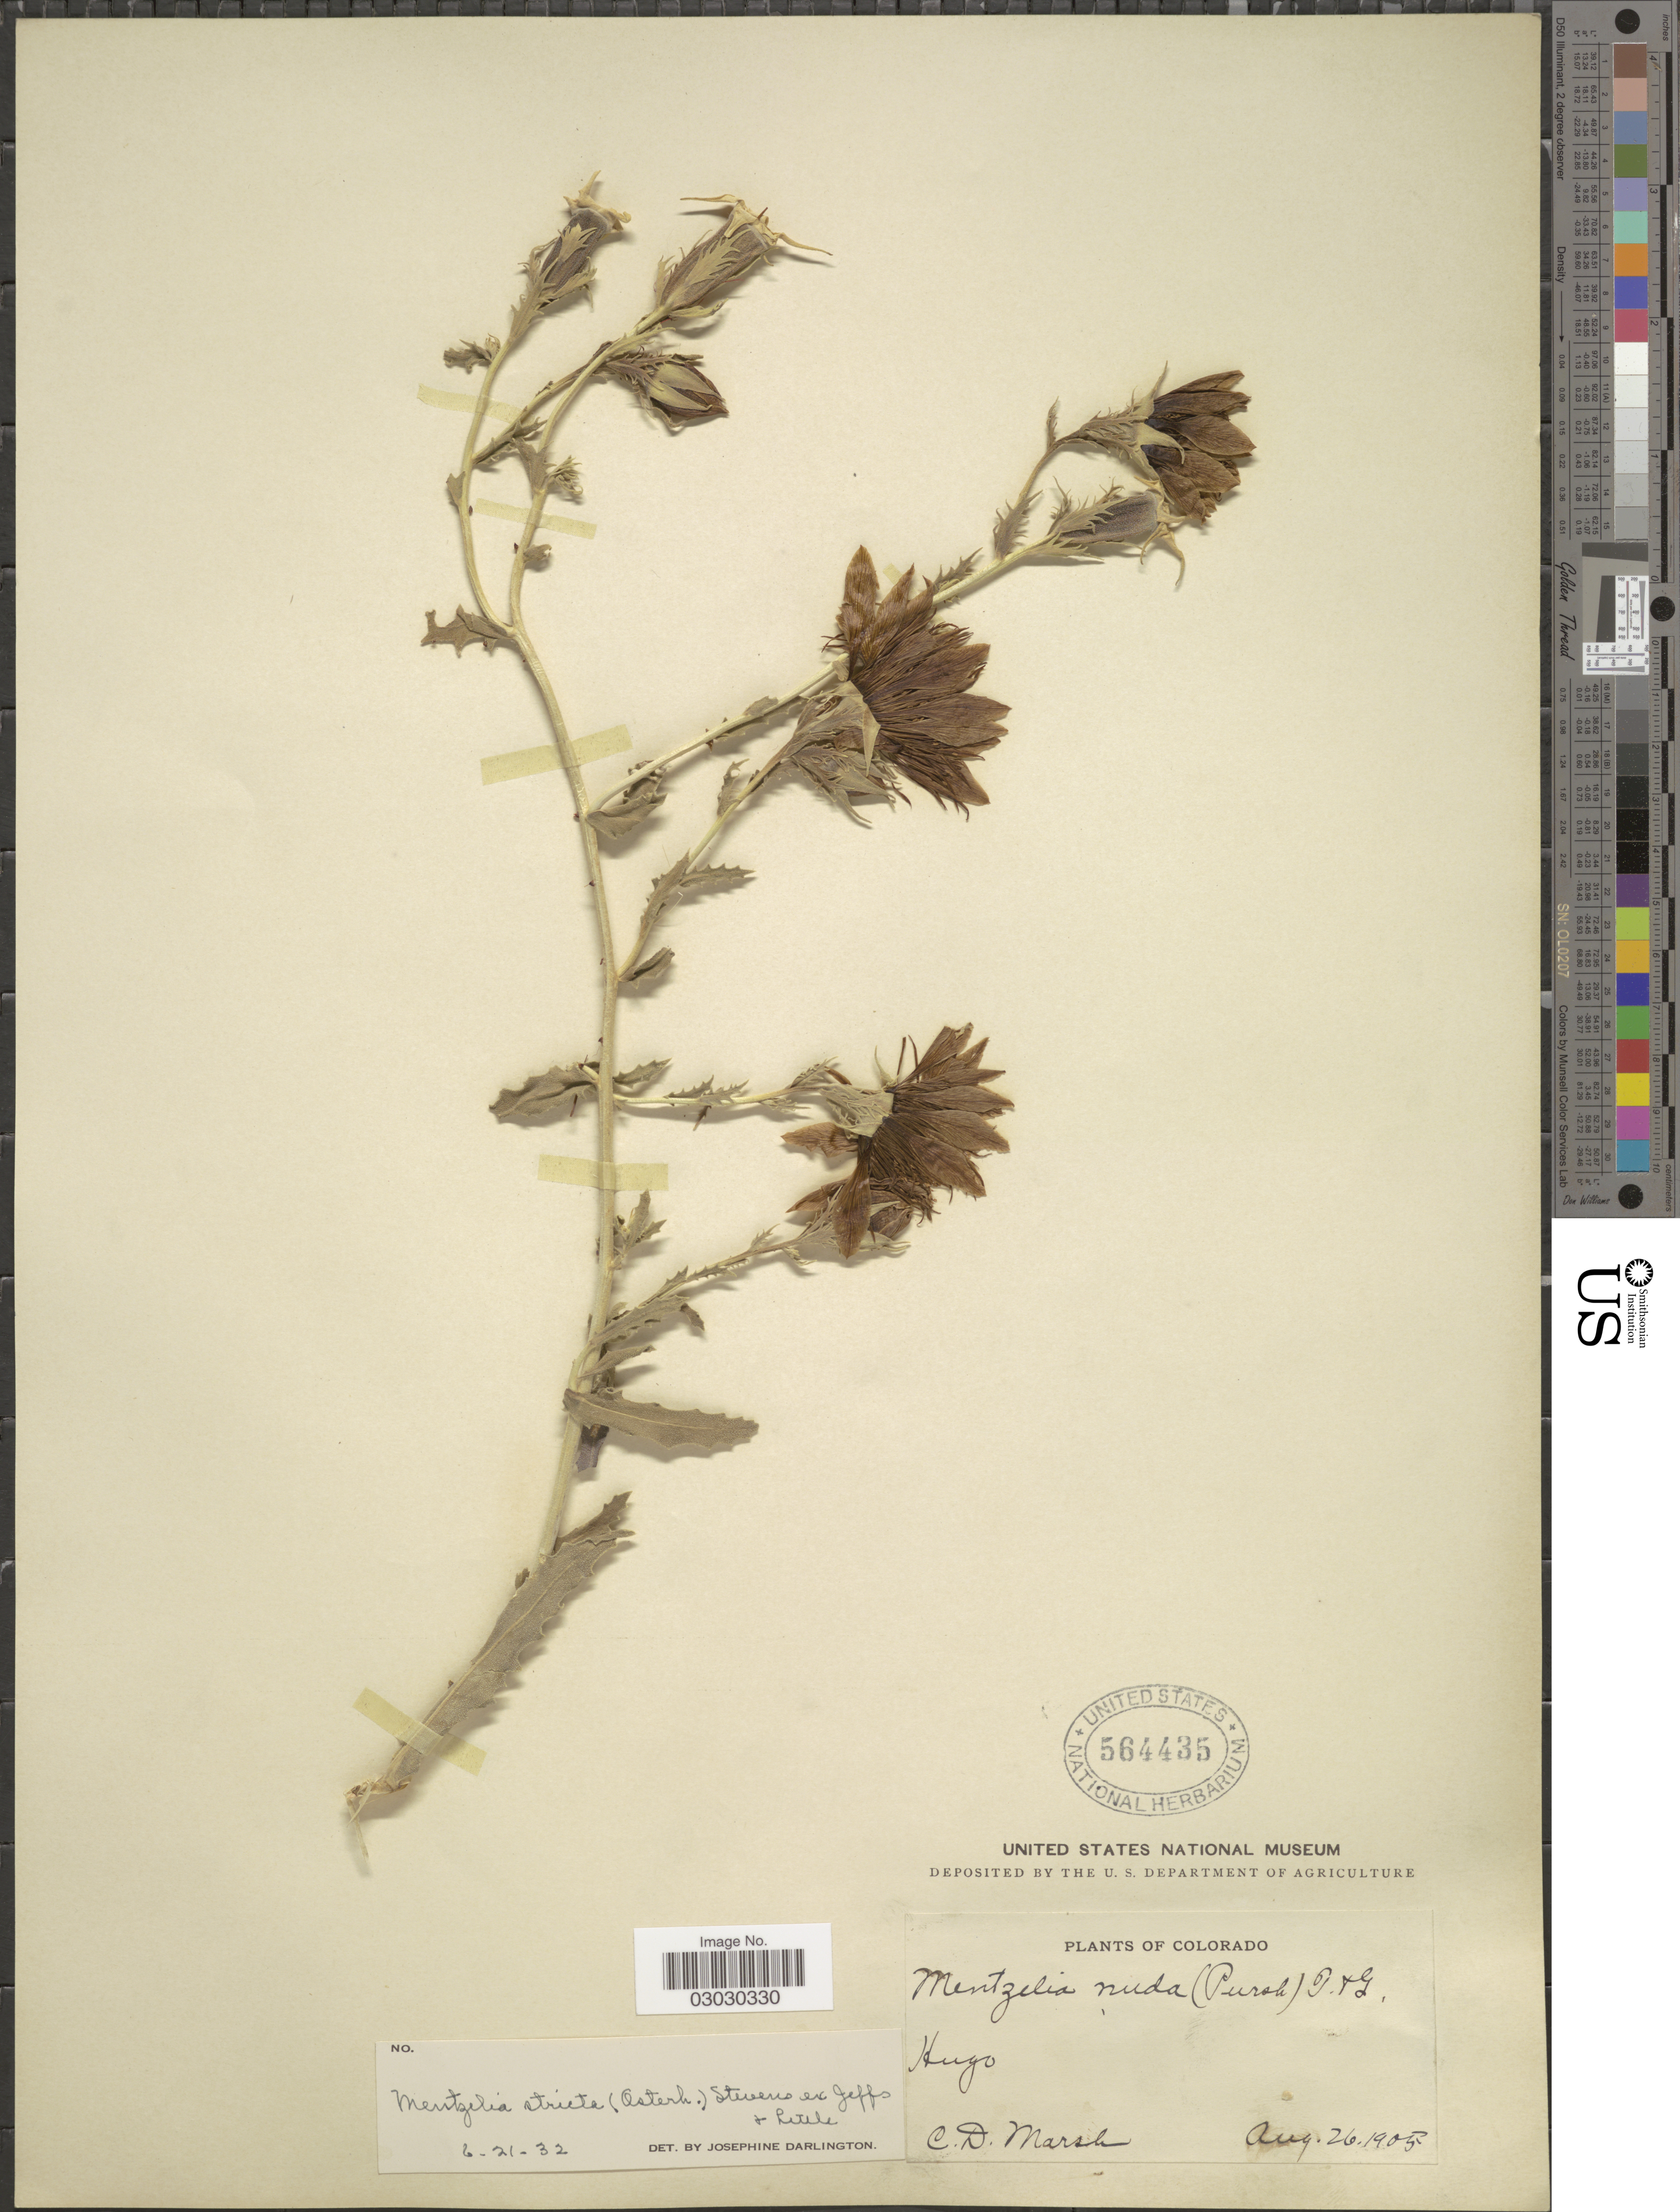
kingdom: Plantae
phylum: Tracheophyta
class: Magnoliopsida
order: Cornales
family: Loasaceae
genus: Mentzelia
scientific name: Mentzelia stricta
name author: (Osterh.) Stevens ex Jeffs & Little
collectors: C. D. Marsh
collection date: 1905-08-26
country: United States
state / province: Colorado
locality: Hugo.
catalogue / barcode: US 564435